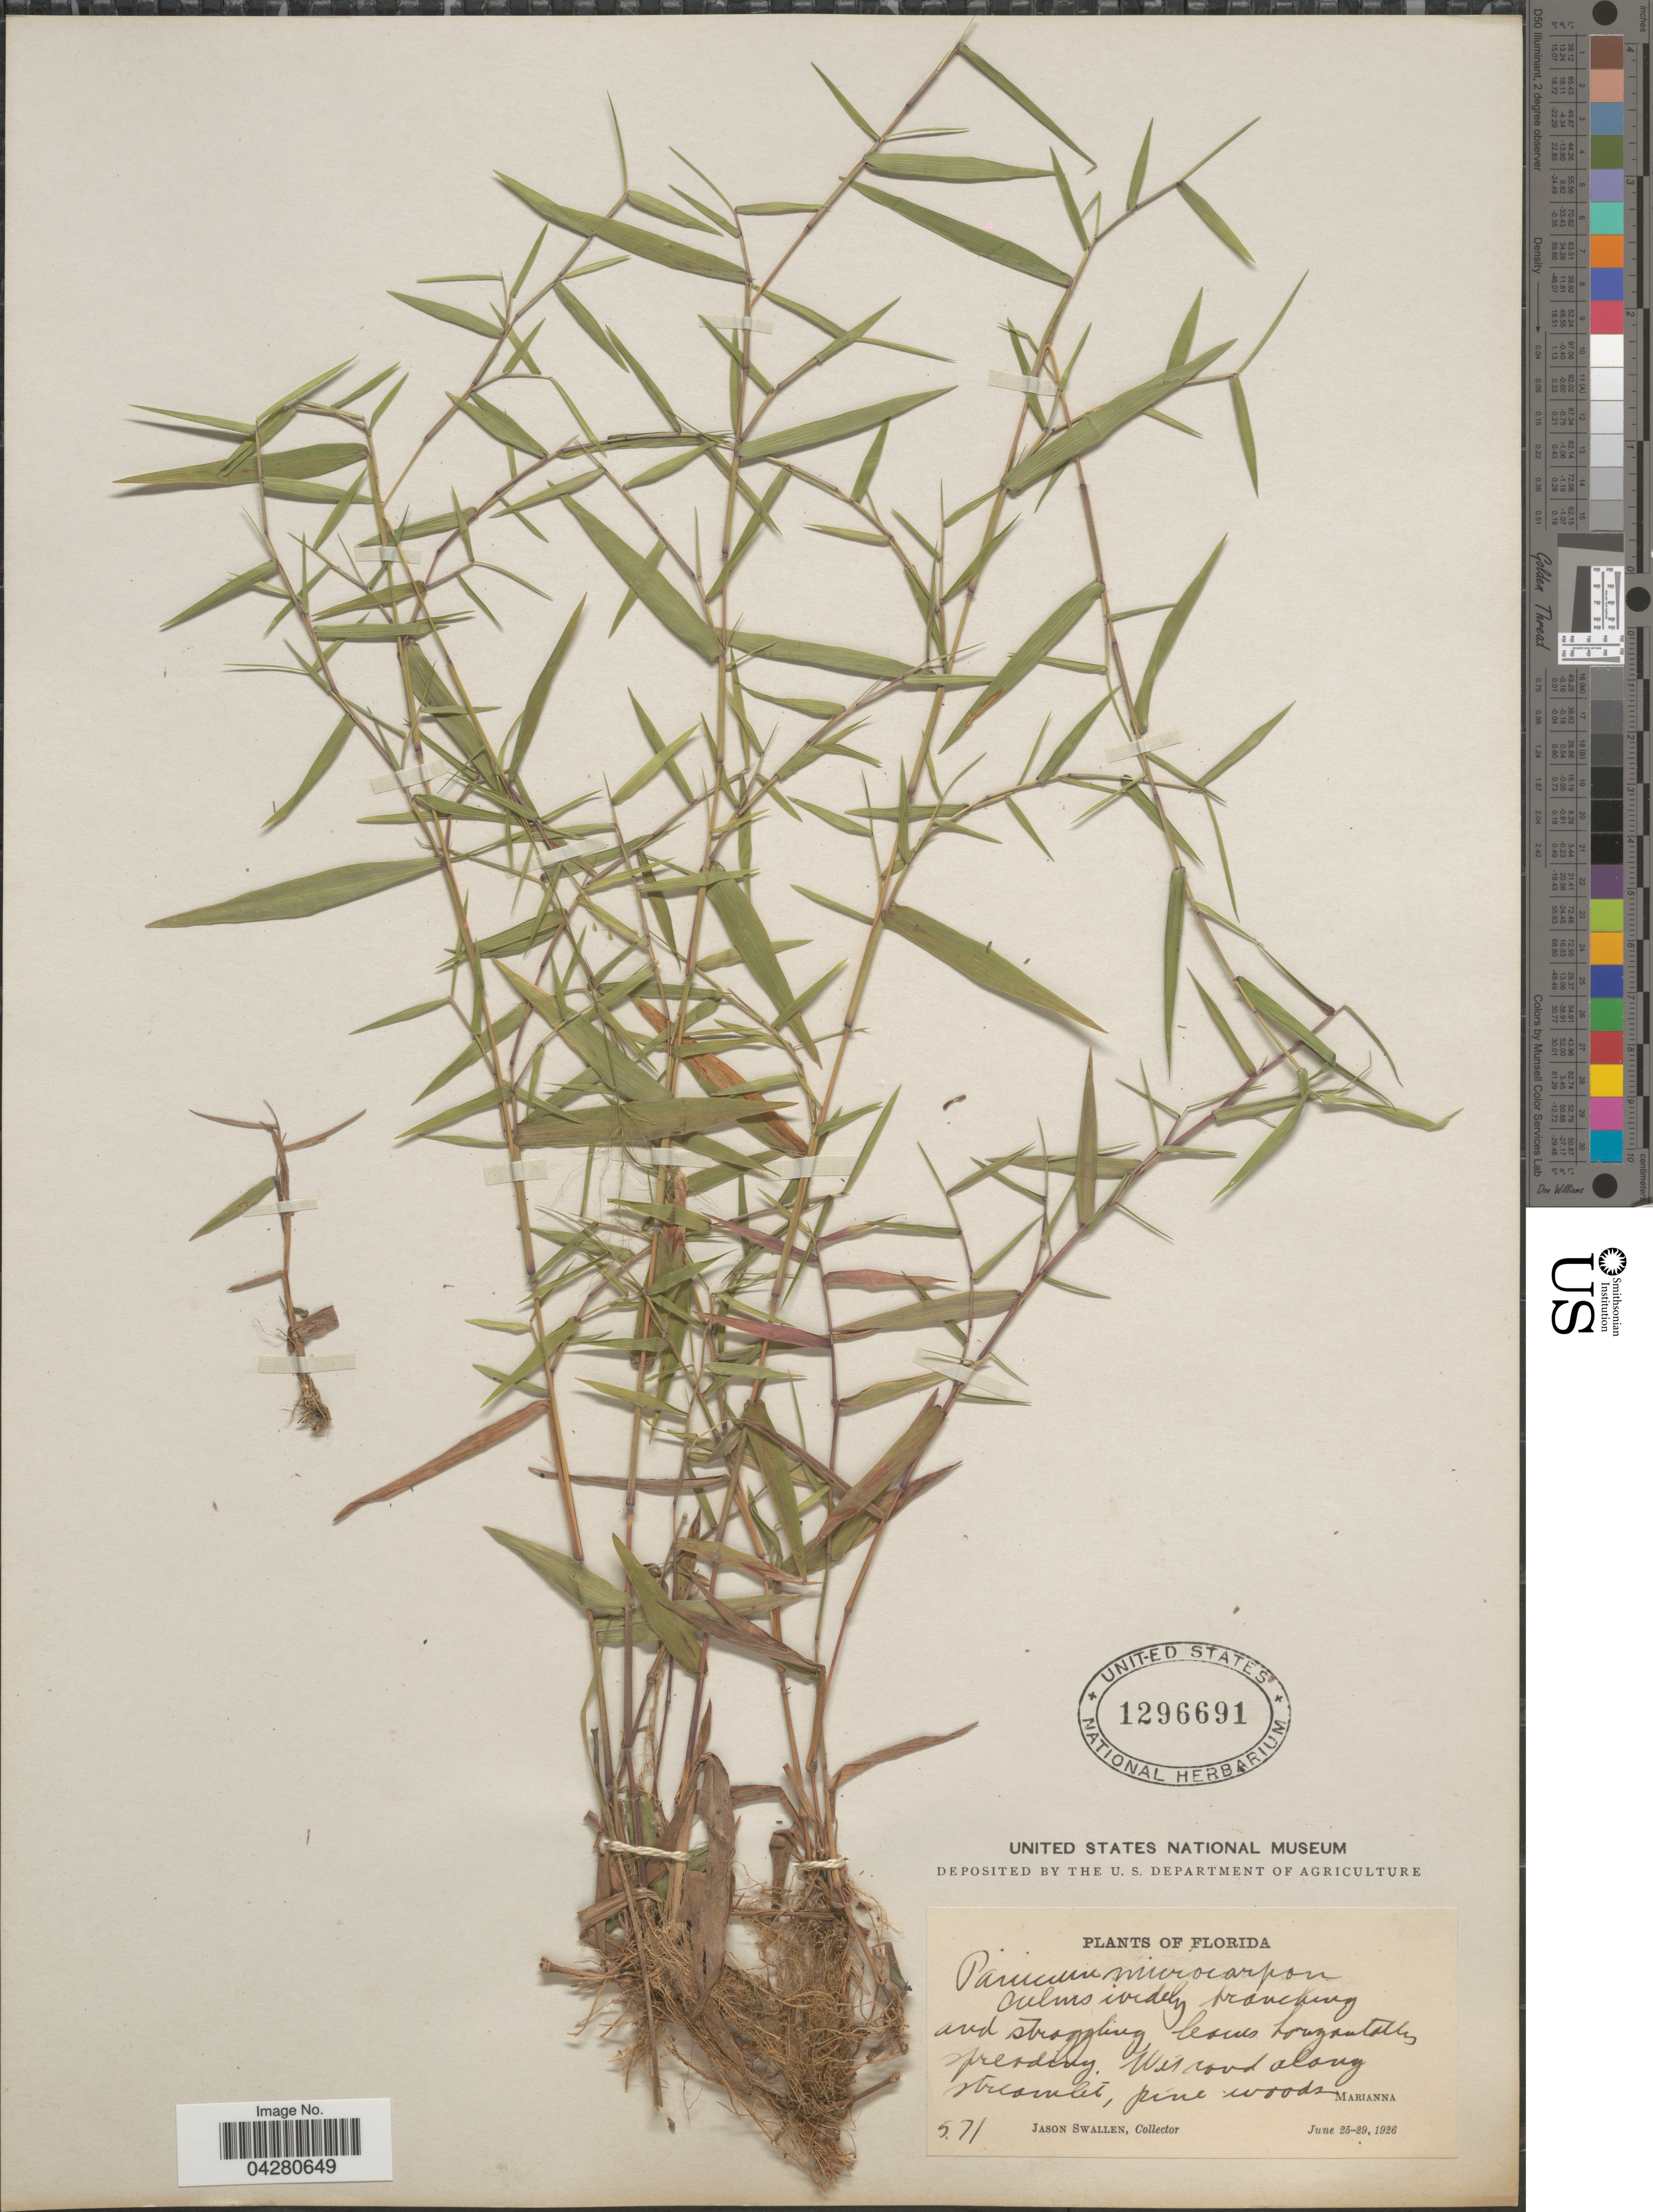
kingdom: Plantae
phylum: Tracheophyta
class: Liliopsida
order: Poales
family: Poaceae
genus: Dichanthelium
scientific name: Dichanthelium dichotomum var. dichotomum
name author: (L.) Gould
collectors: J. R. Swallen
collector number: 571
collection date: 1926-06-25/1926-06-29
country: United States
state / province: Florida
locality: Wet road along streamlet, pine woods. Marianna.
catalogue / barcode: US 1296691